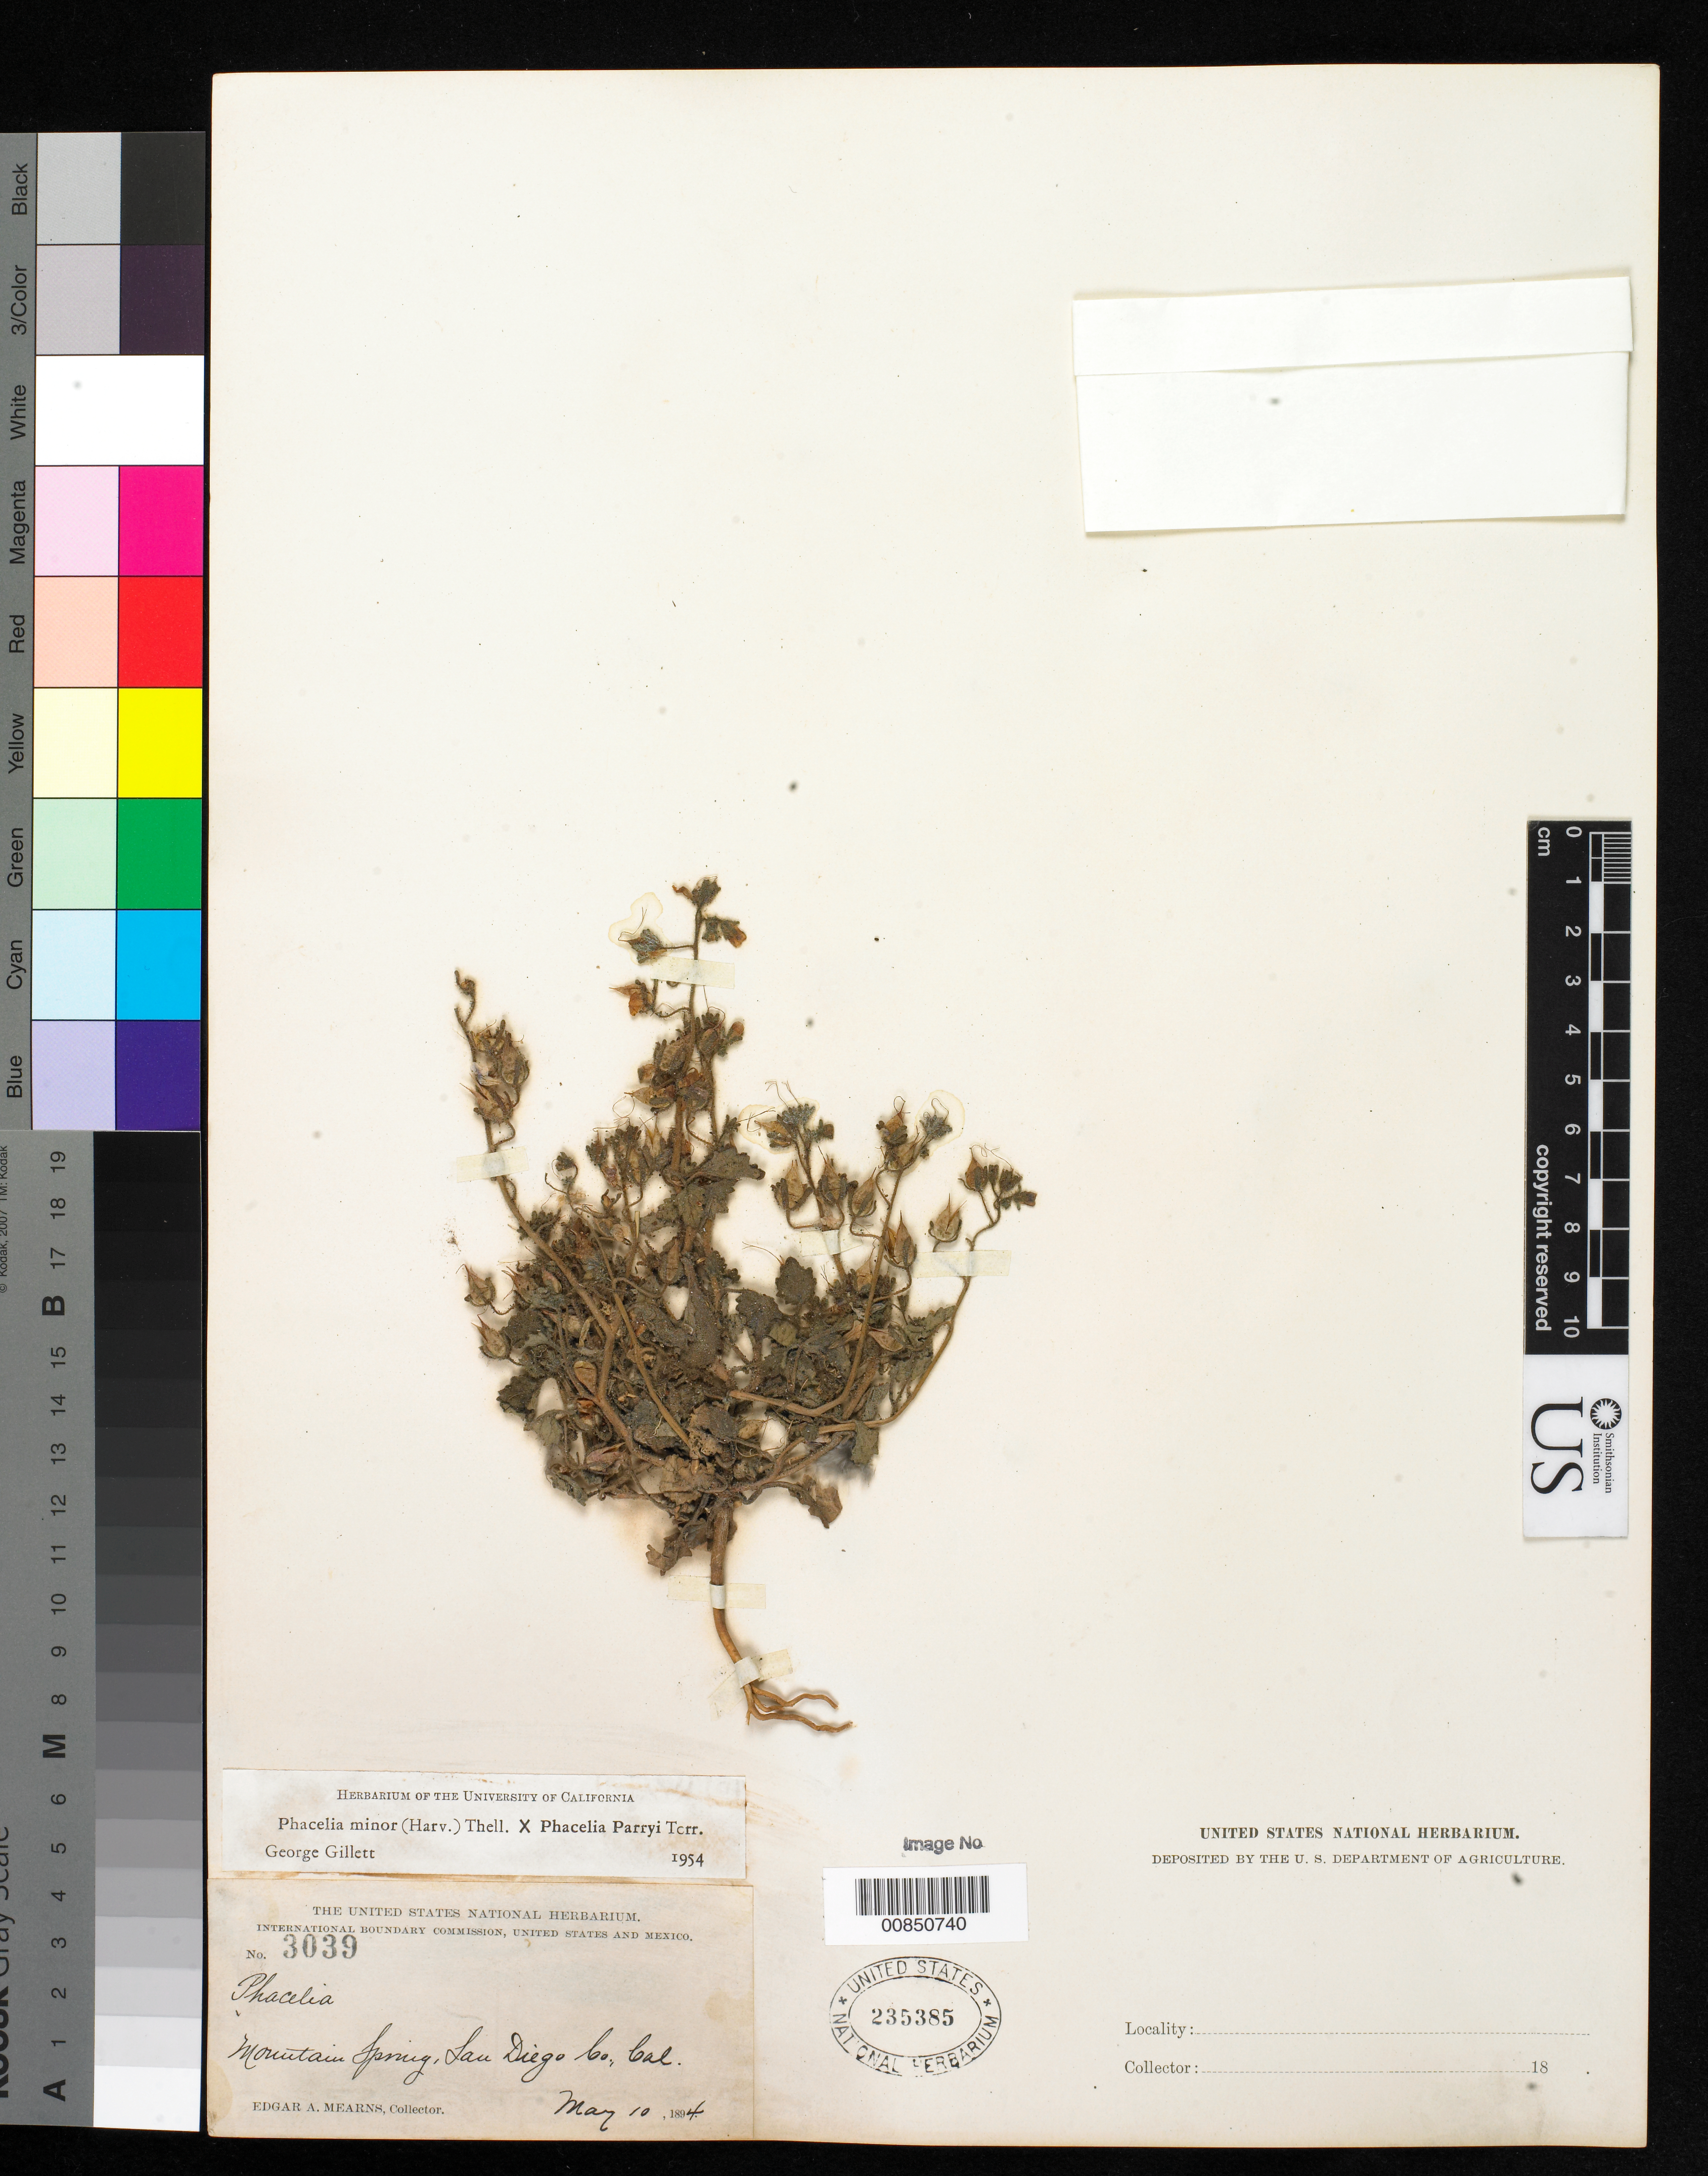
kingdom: Plantae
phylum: Tracheophyta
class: Magnoliopsida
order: Boraginales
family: Hydrophyllaceae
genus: Phacelia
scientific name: Phacelia minor x P. parryi Torr. in Emory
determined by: Gillett, G. W.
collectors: E. A. Mearns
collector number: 3039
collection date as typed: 10 May 1894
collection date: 1894-05-10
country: United States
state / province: California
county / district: San Diego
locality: Mountain Spring, San Diego County, California.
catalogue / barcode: US 235385